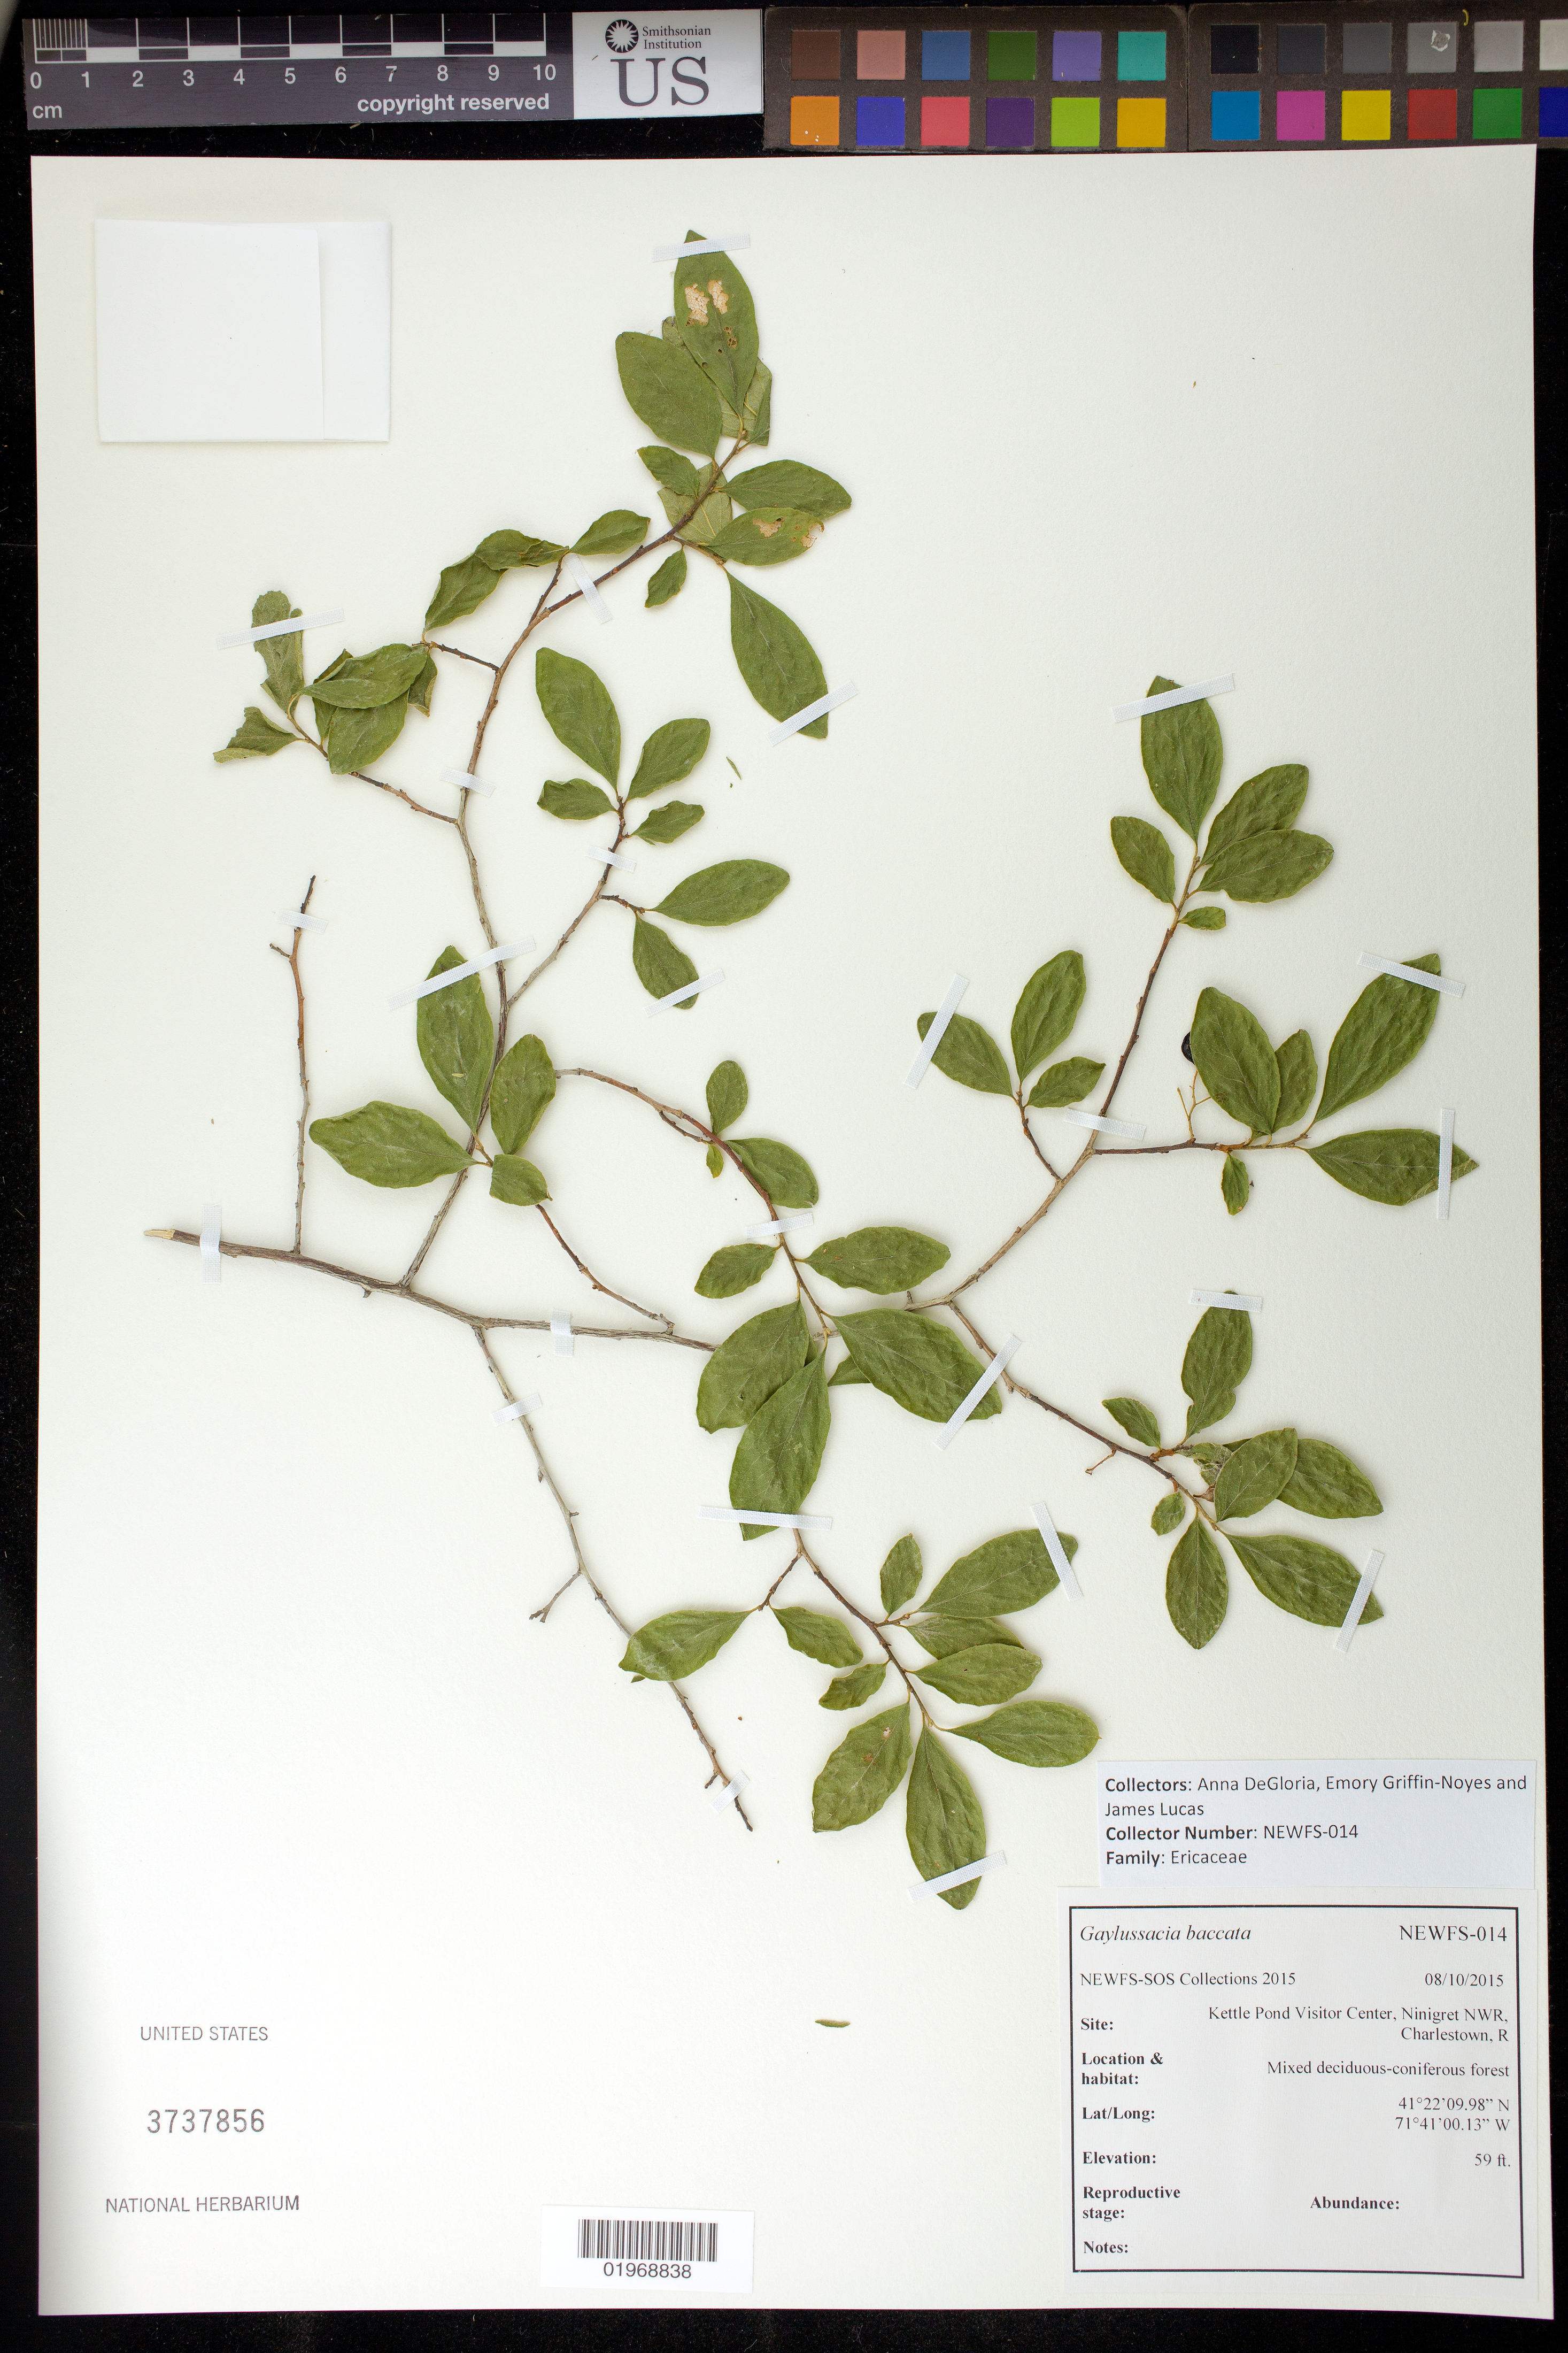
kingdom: Plantae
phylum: Tracheophyta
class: Magnoliopsida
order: Ericales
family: Ericaceae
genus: Gaylussacia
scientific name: Gaylussacia baccata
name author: (Wangenh.) K. Koch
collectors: A. DeGloria, E. Griffin-Noyes & J. Lucas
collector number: NEWFS-014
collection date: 2015-08-10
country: United States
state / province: Rhode Island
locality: Kettle Pond Visitor Center, Ninigret NWR, Charlestown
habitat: Mixed deciduous-coniferous forest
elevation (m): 18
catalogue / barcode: US 3737856